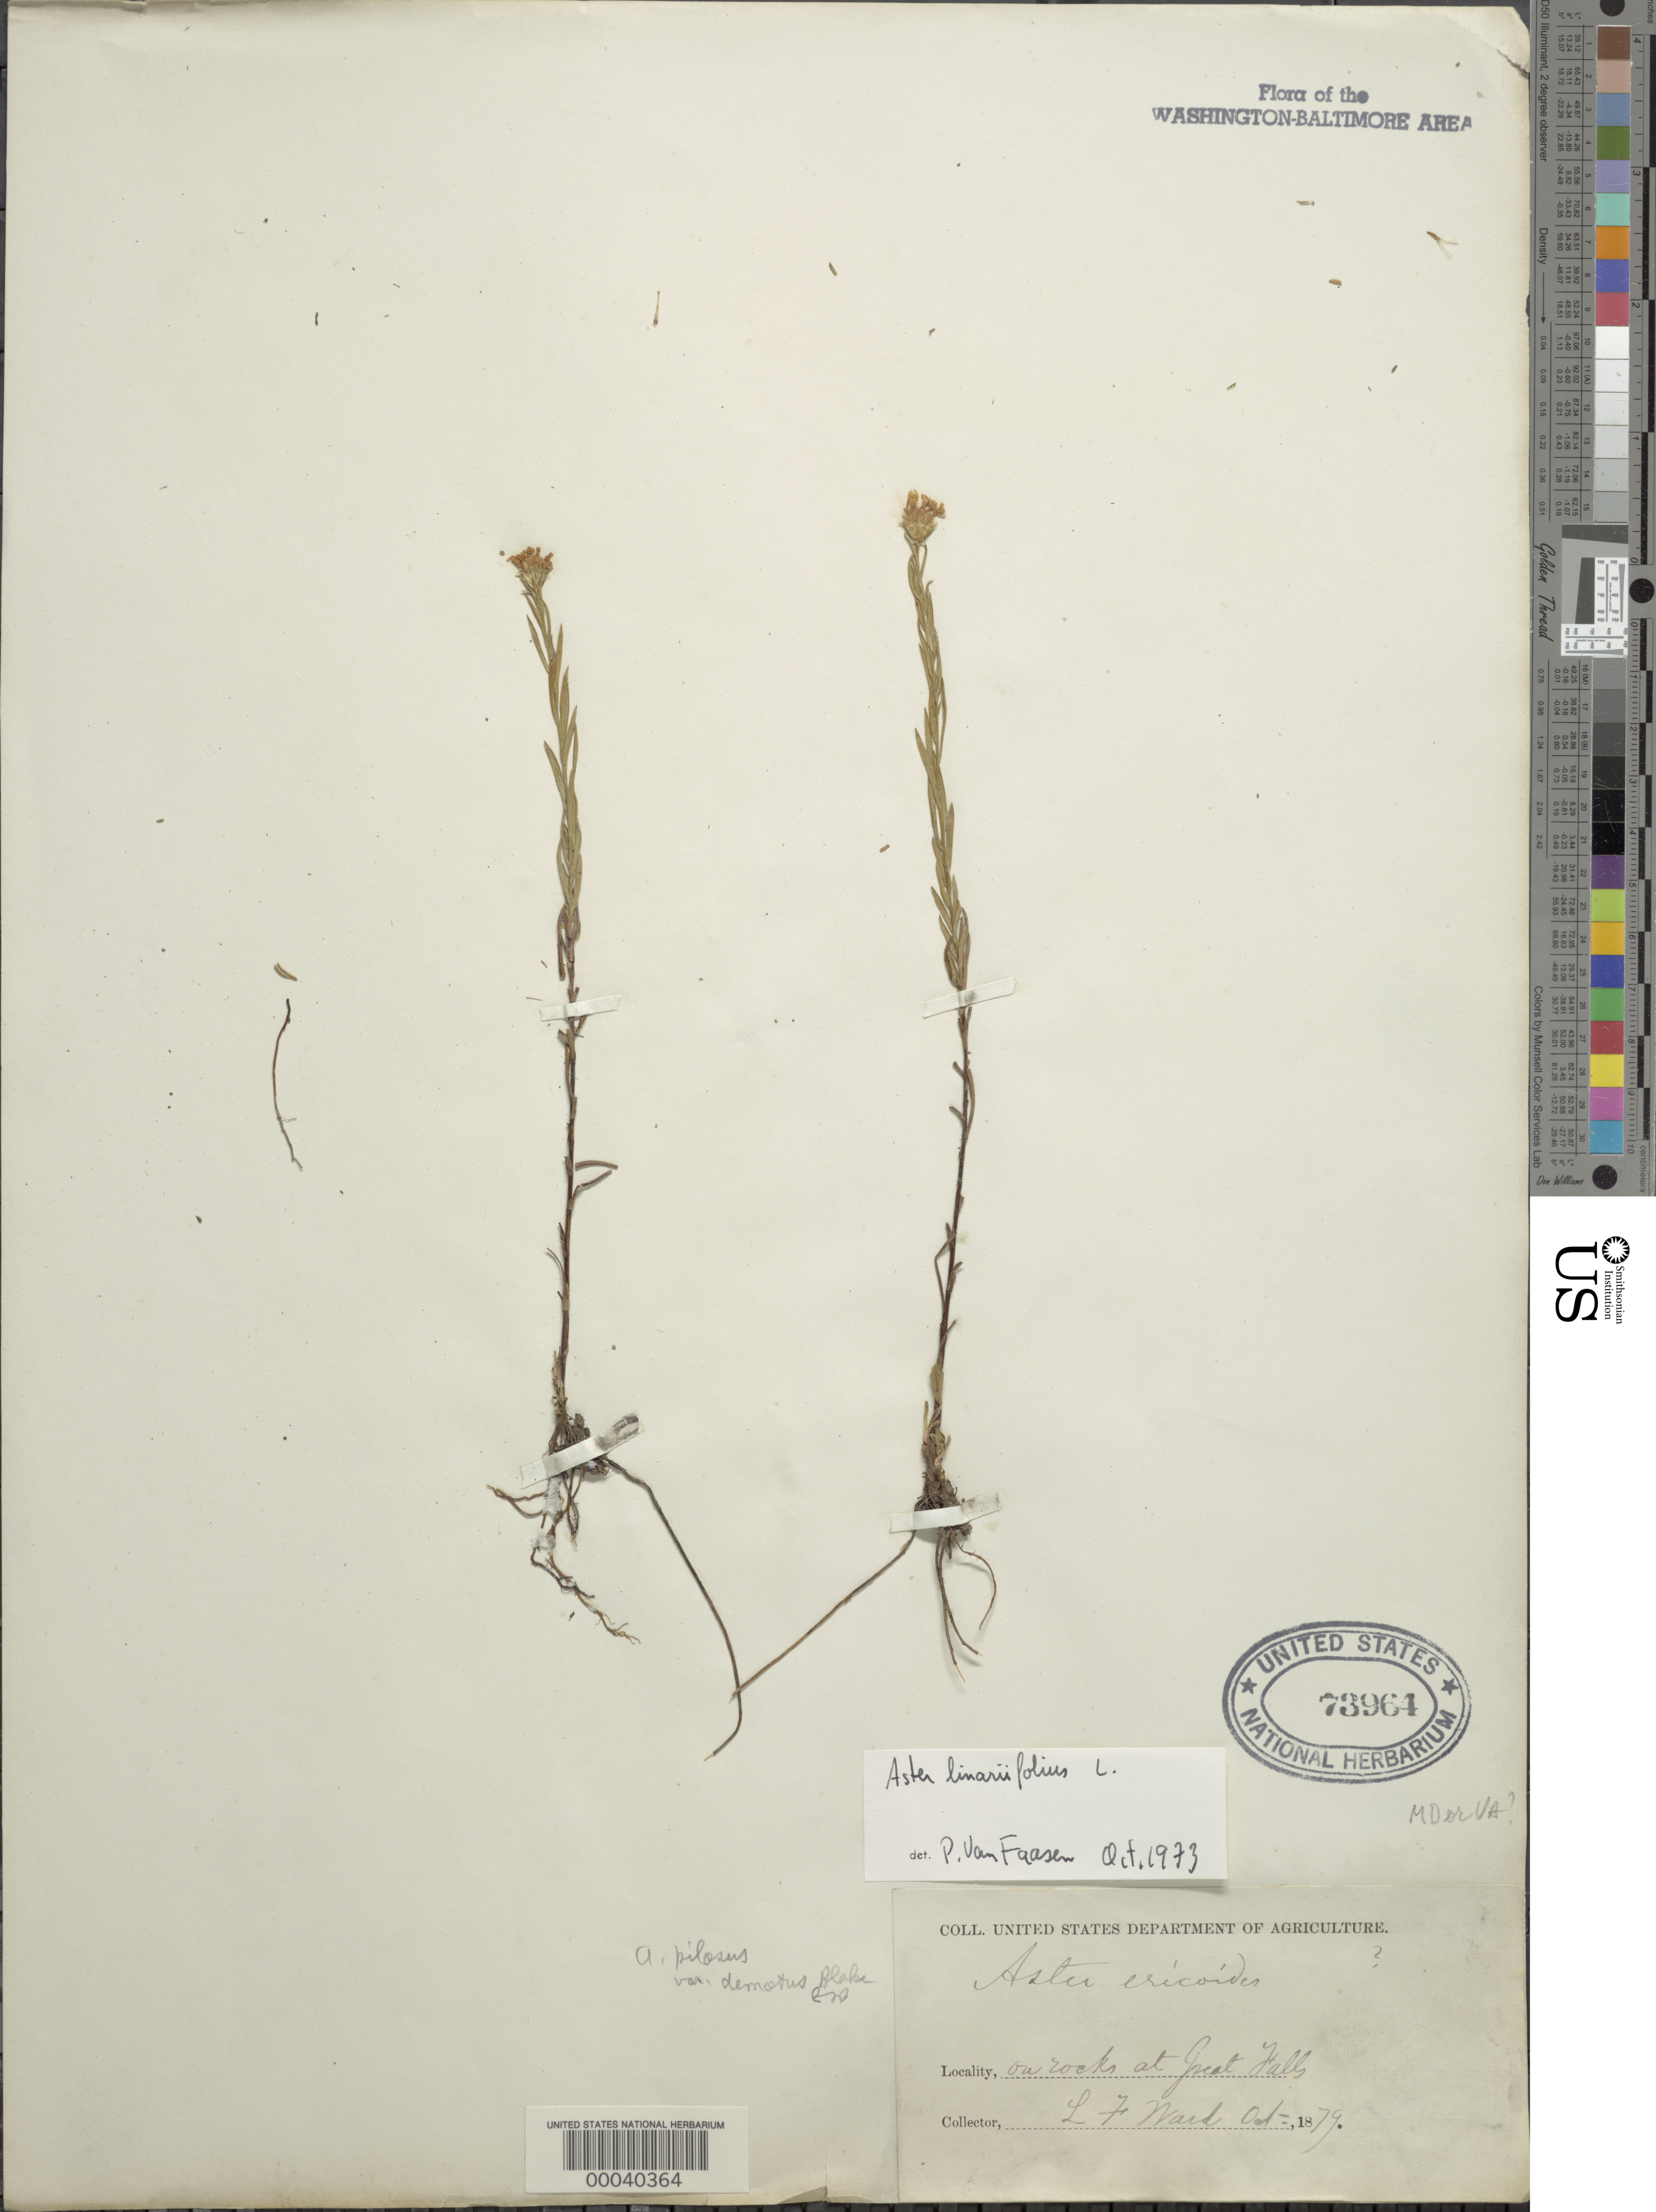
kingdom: Plantae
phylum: Tracheophyta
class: Magnoliopsida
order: Asterales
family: Asteraceae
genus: Ionactis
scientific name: Ionactis linariifolia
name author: (L.) Greene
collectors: L. F. Ward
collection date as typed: Oct 1879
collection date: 1879-10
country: United States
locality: Great Falls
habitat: Rocks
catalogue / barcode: US 73964